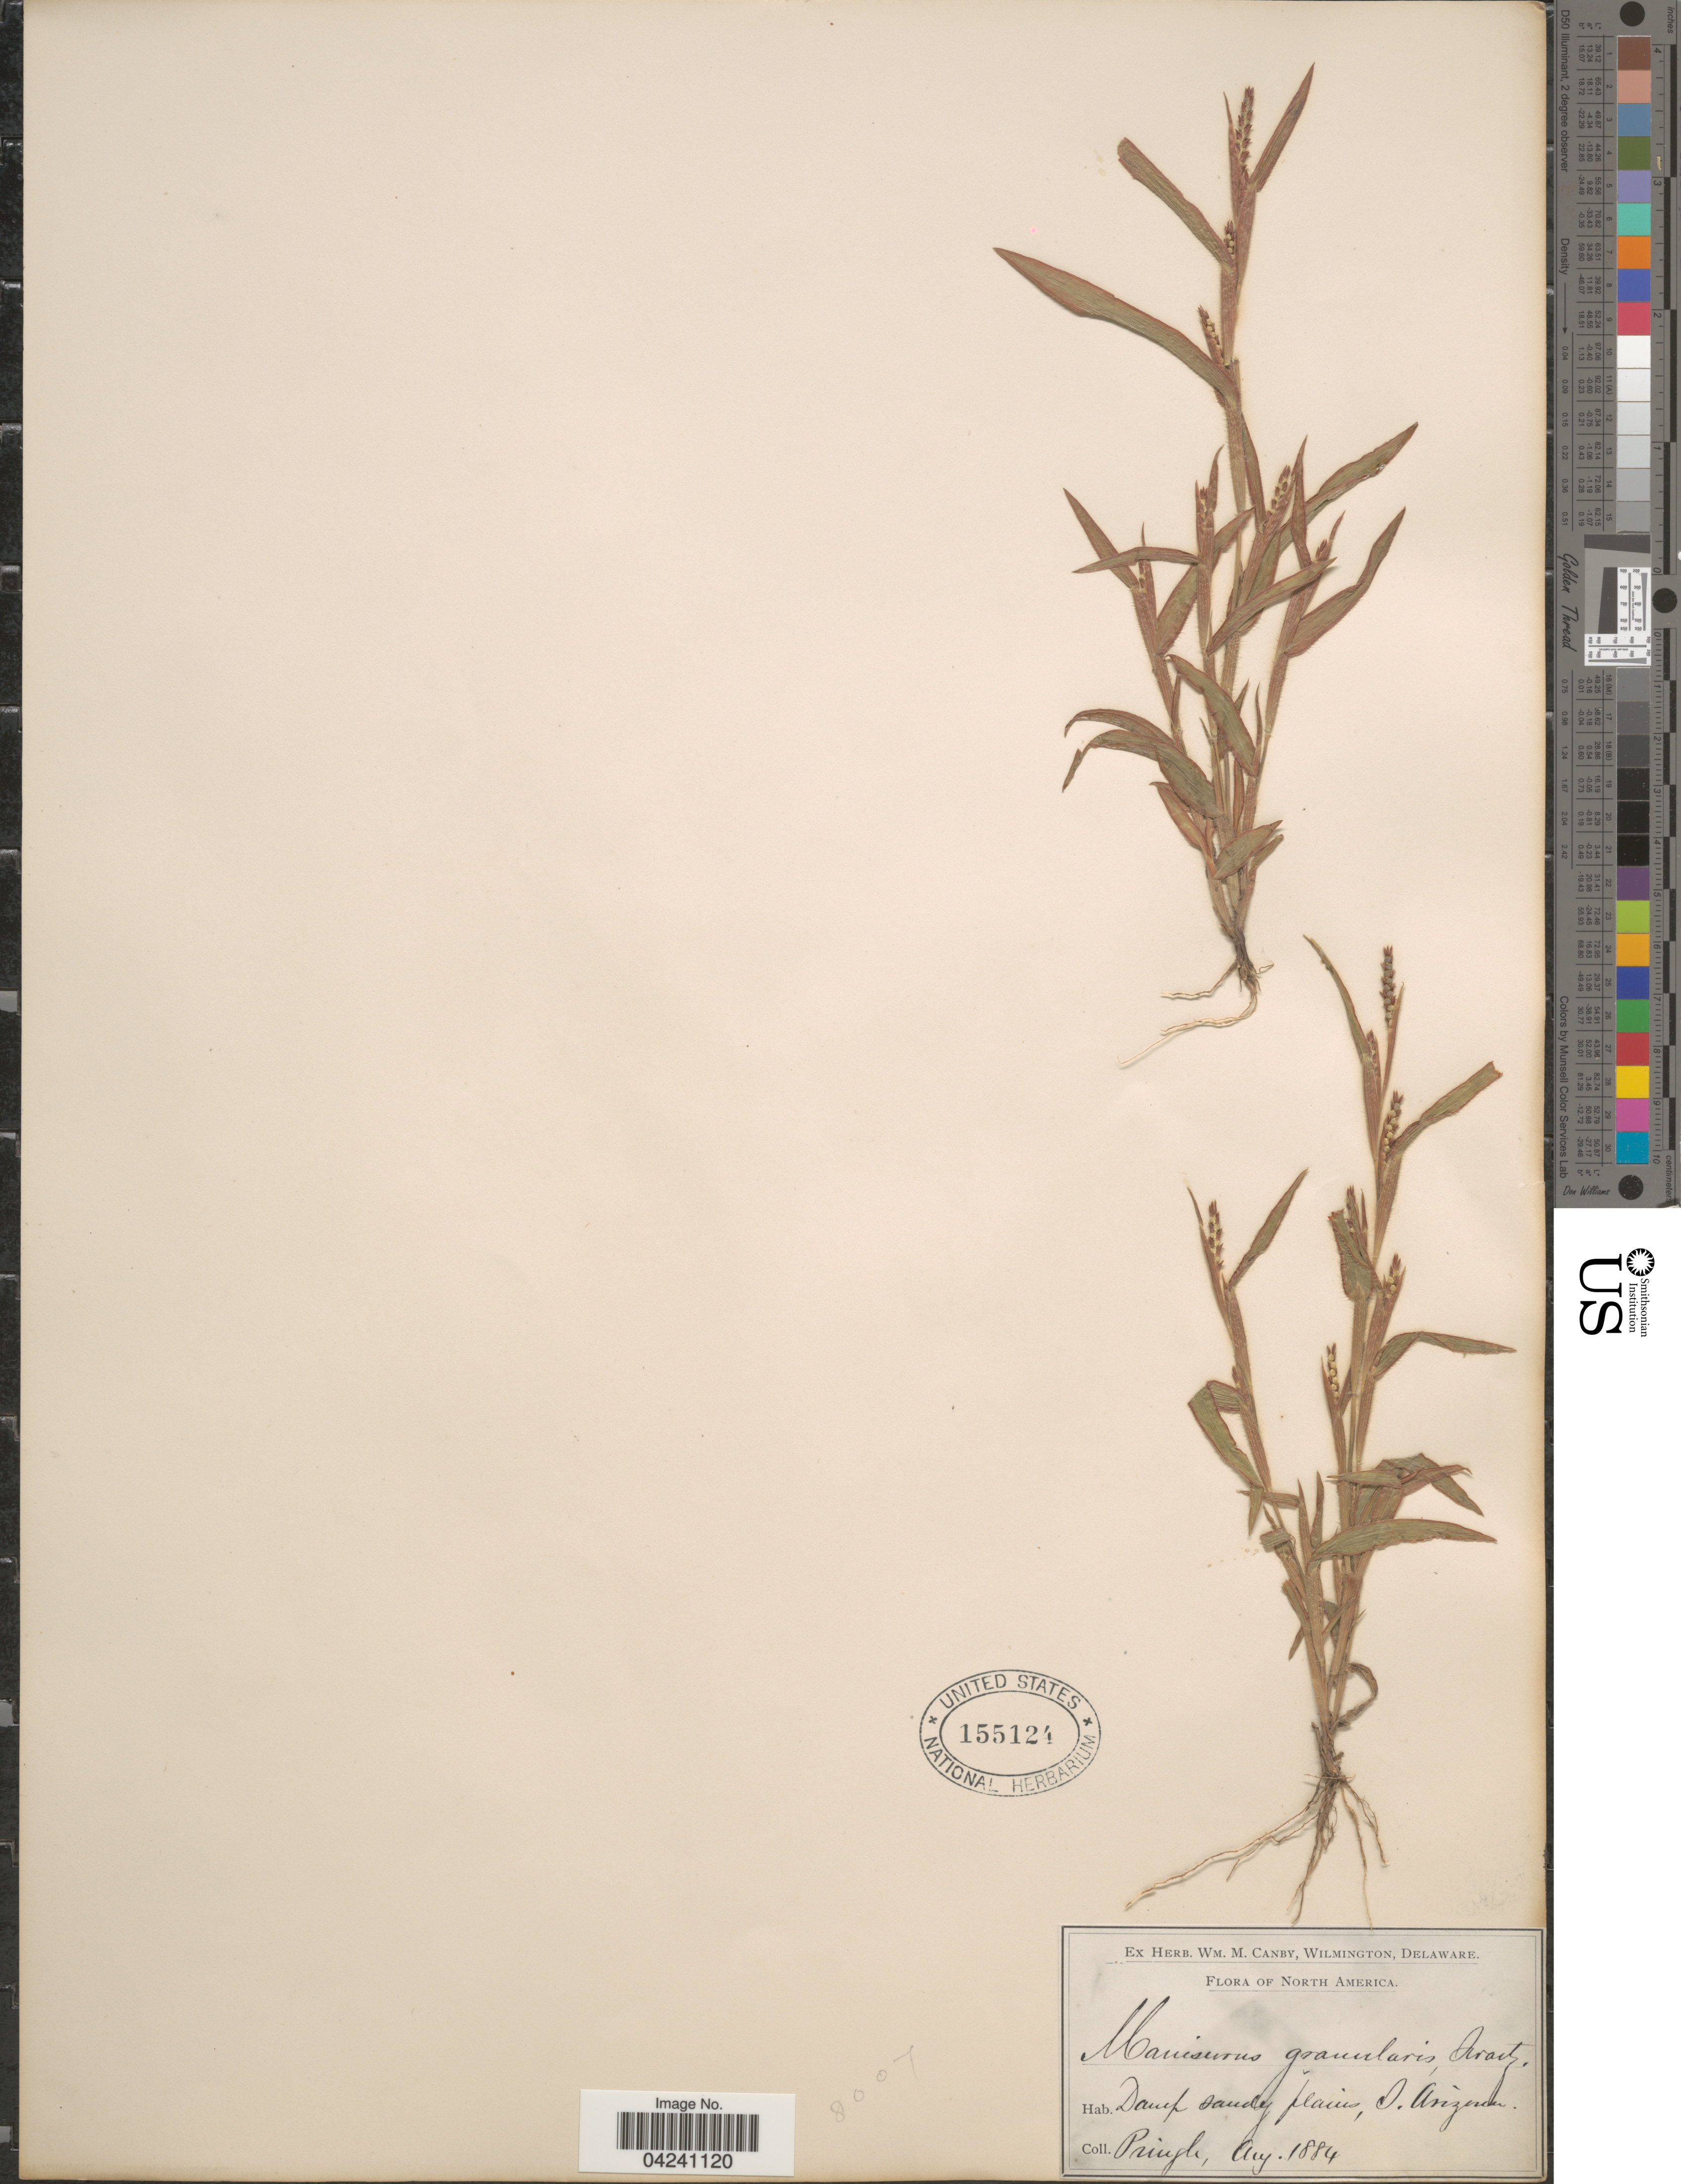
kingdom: Plantae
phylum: Tracheophyta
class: Liliopsida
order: Poales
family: Poaceae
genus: Hackelochloa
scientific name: Hackelochloa granularis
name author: (L.) Kuntze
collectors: -- Pringle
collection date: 1884-08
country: United States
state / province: Arizona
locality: Damp sandy plains, S.Arizona.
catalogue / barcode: US 155124